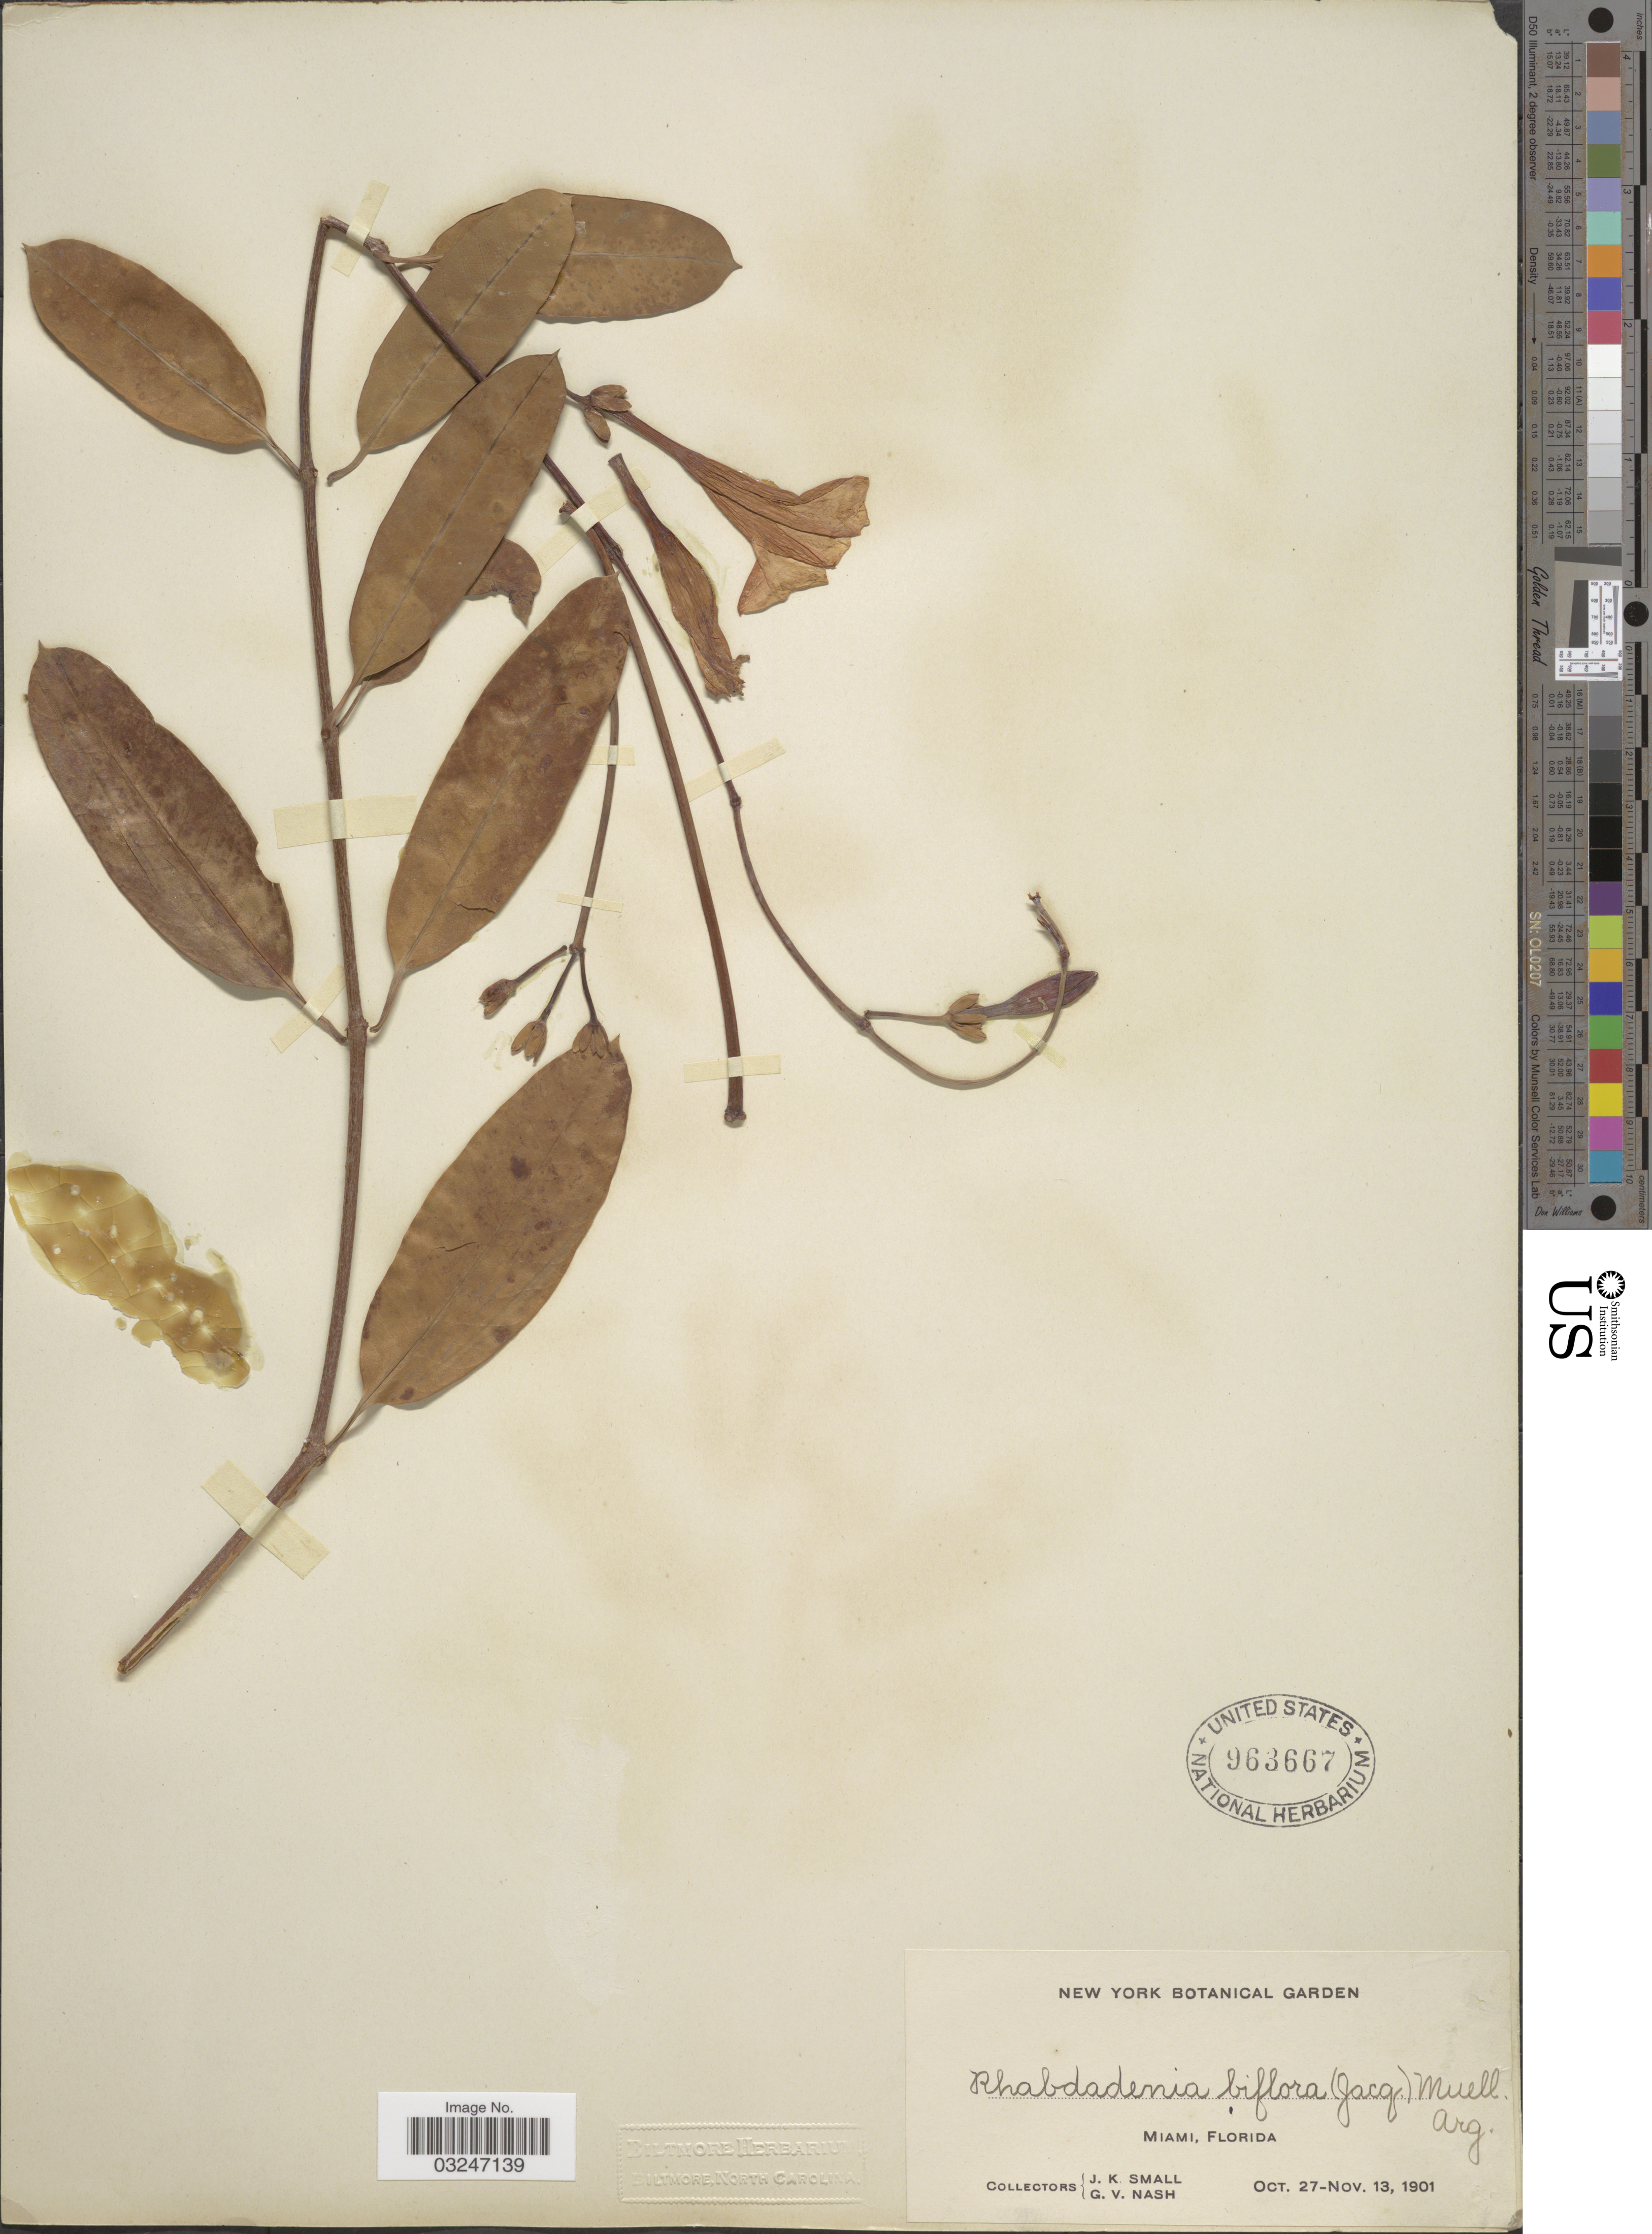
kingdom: Plantae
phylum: Tracheophyta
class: Magnoliopsida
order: Gentianales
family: Apocynaceae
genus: Rhabdadenia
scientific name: Rhabdadenia biflora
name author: (Jacq.) Müll. Arg.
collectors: J. K. Small & G. V. Nash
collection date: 1901-10-27/1901-11-13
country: United States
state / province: Florida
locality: Miami.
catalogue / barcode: US 963667